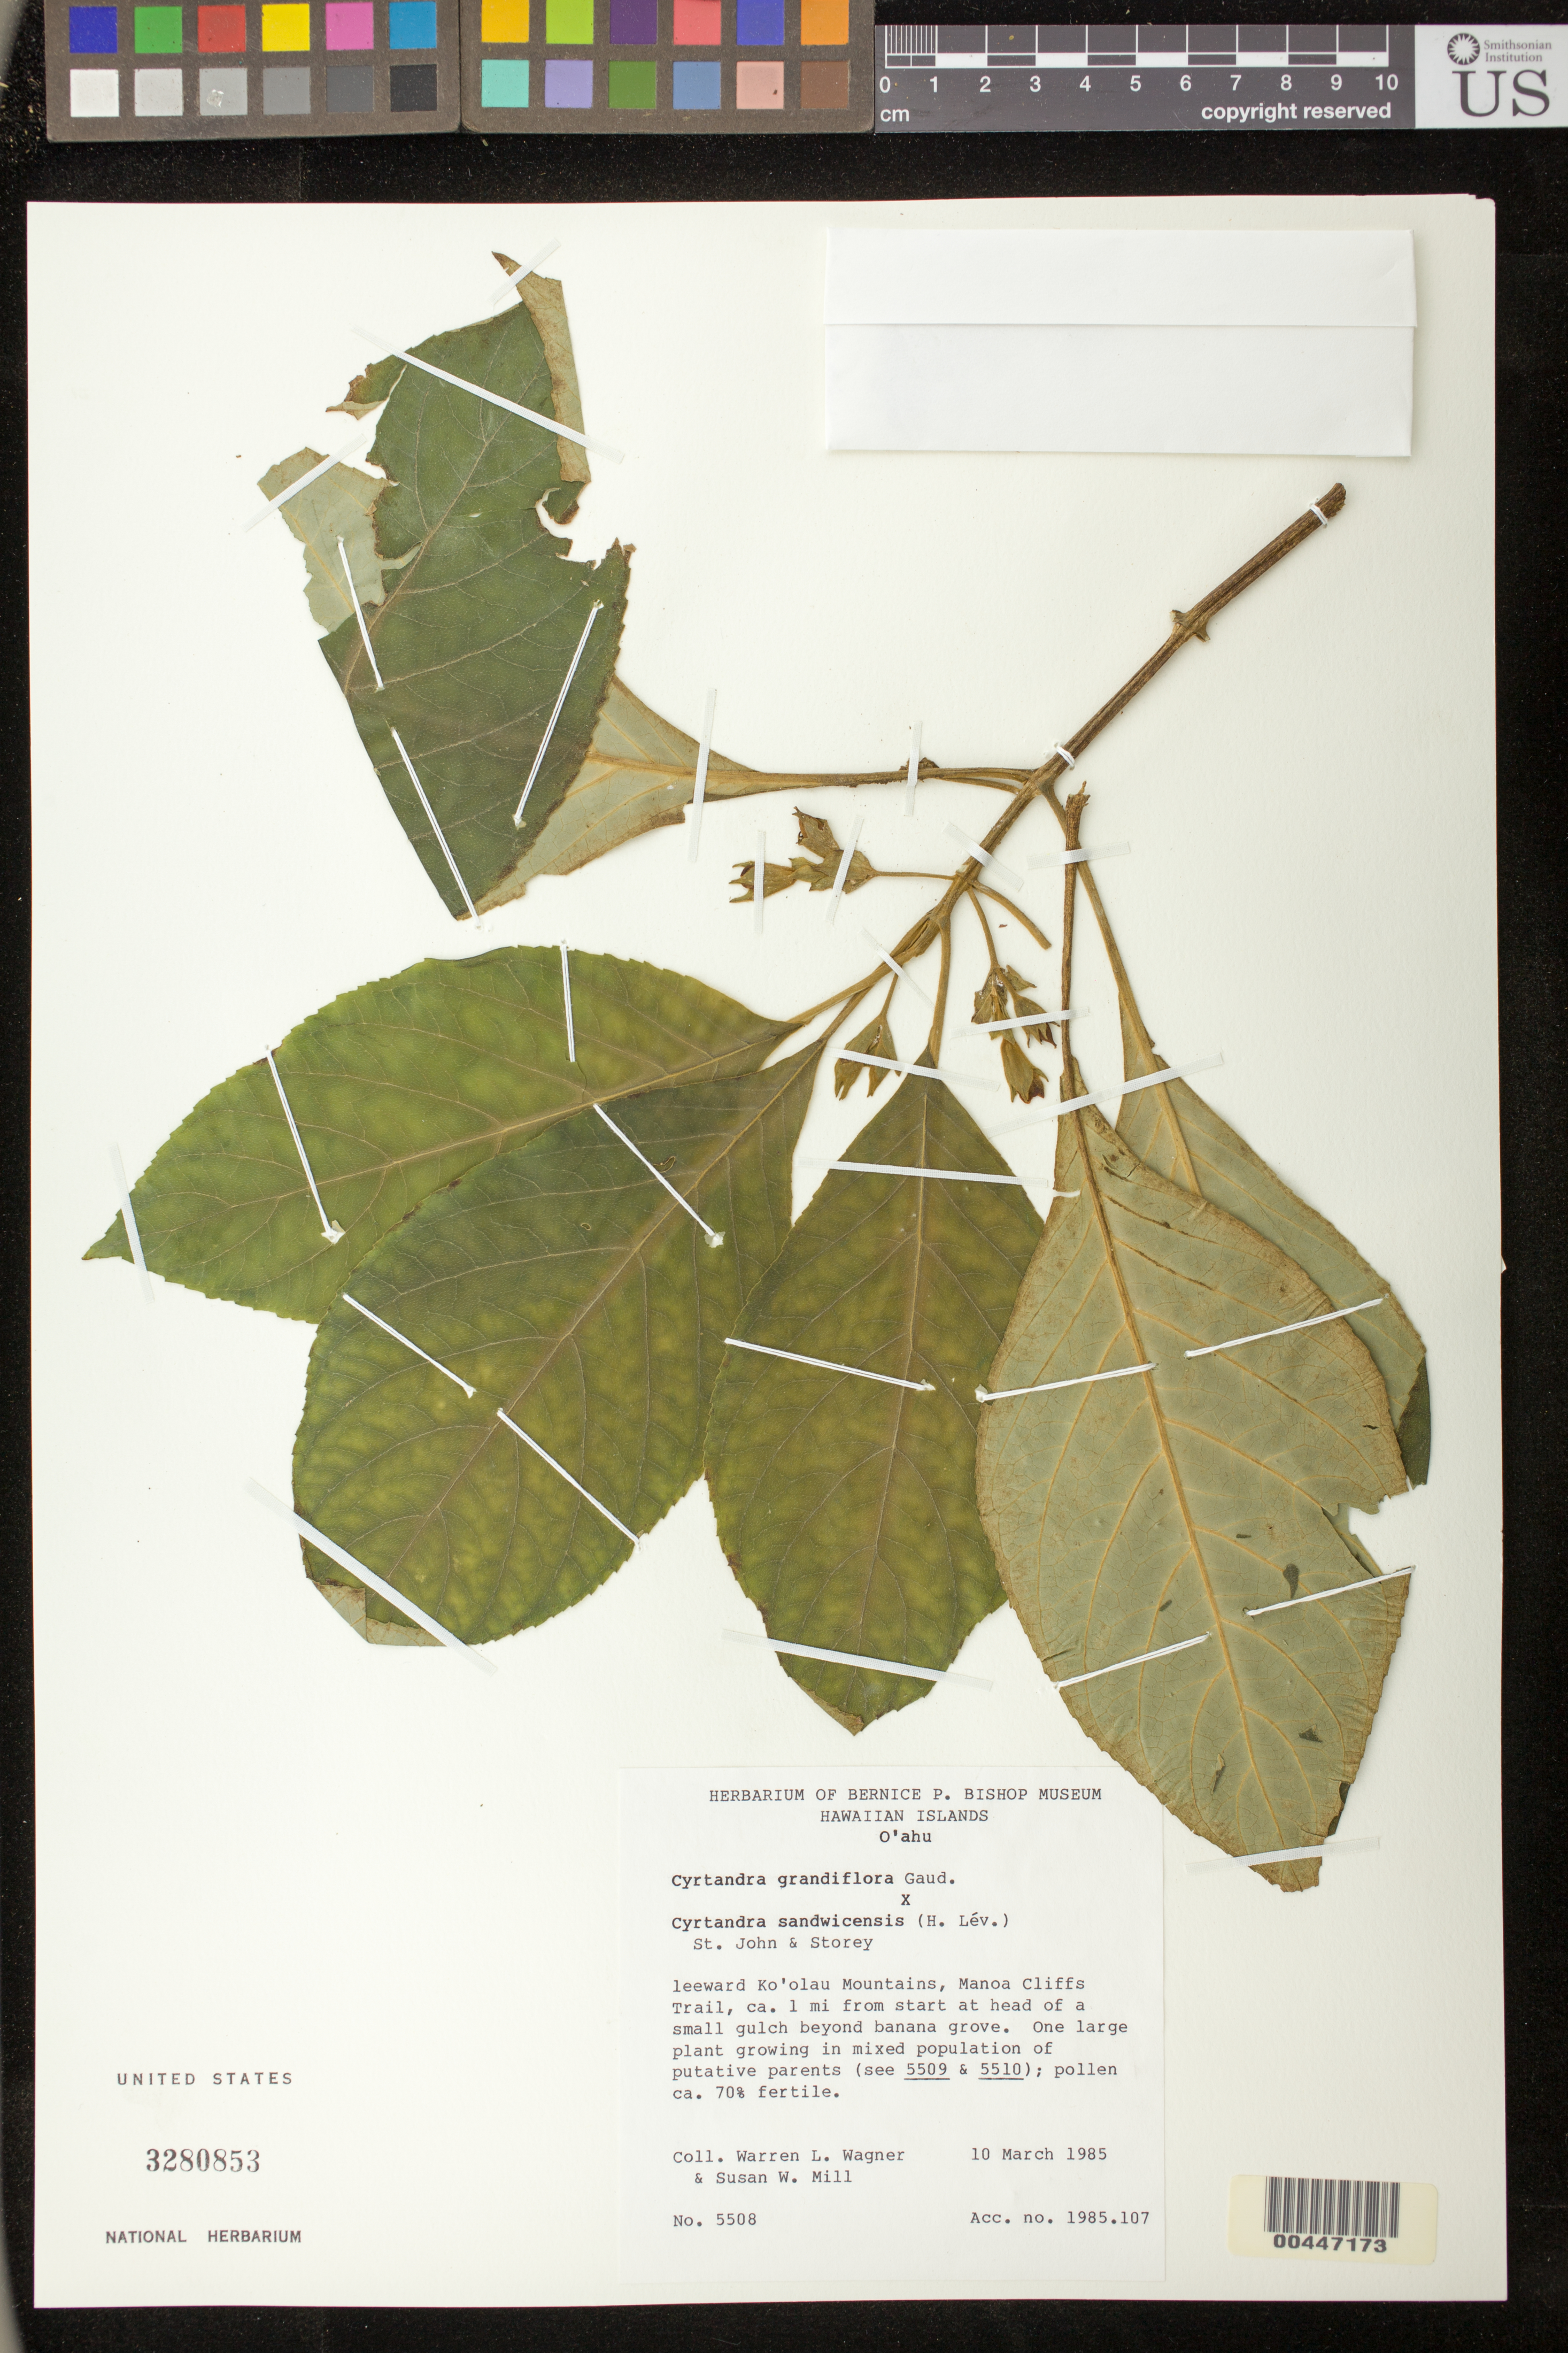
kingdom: Plantae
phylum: Tracheophyta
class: Magnoliopsida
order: Lamiales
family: Gesneriaceae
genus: Cyrtandra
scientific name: Cyrtandra grandiflora x C. sandwicensis (H. Lév.) H. St. John & Storey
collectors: W. L. Wagner & S. Mill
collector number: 5508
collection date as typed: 10 Mar 1985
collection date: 1985-03-10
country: United States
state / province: Hawaii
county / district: Honolulu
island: Oahu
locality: Koolau mts, Manoa cliffs trail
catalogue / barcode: US 3280853